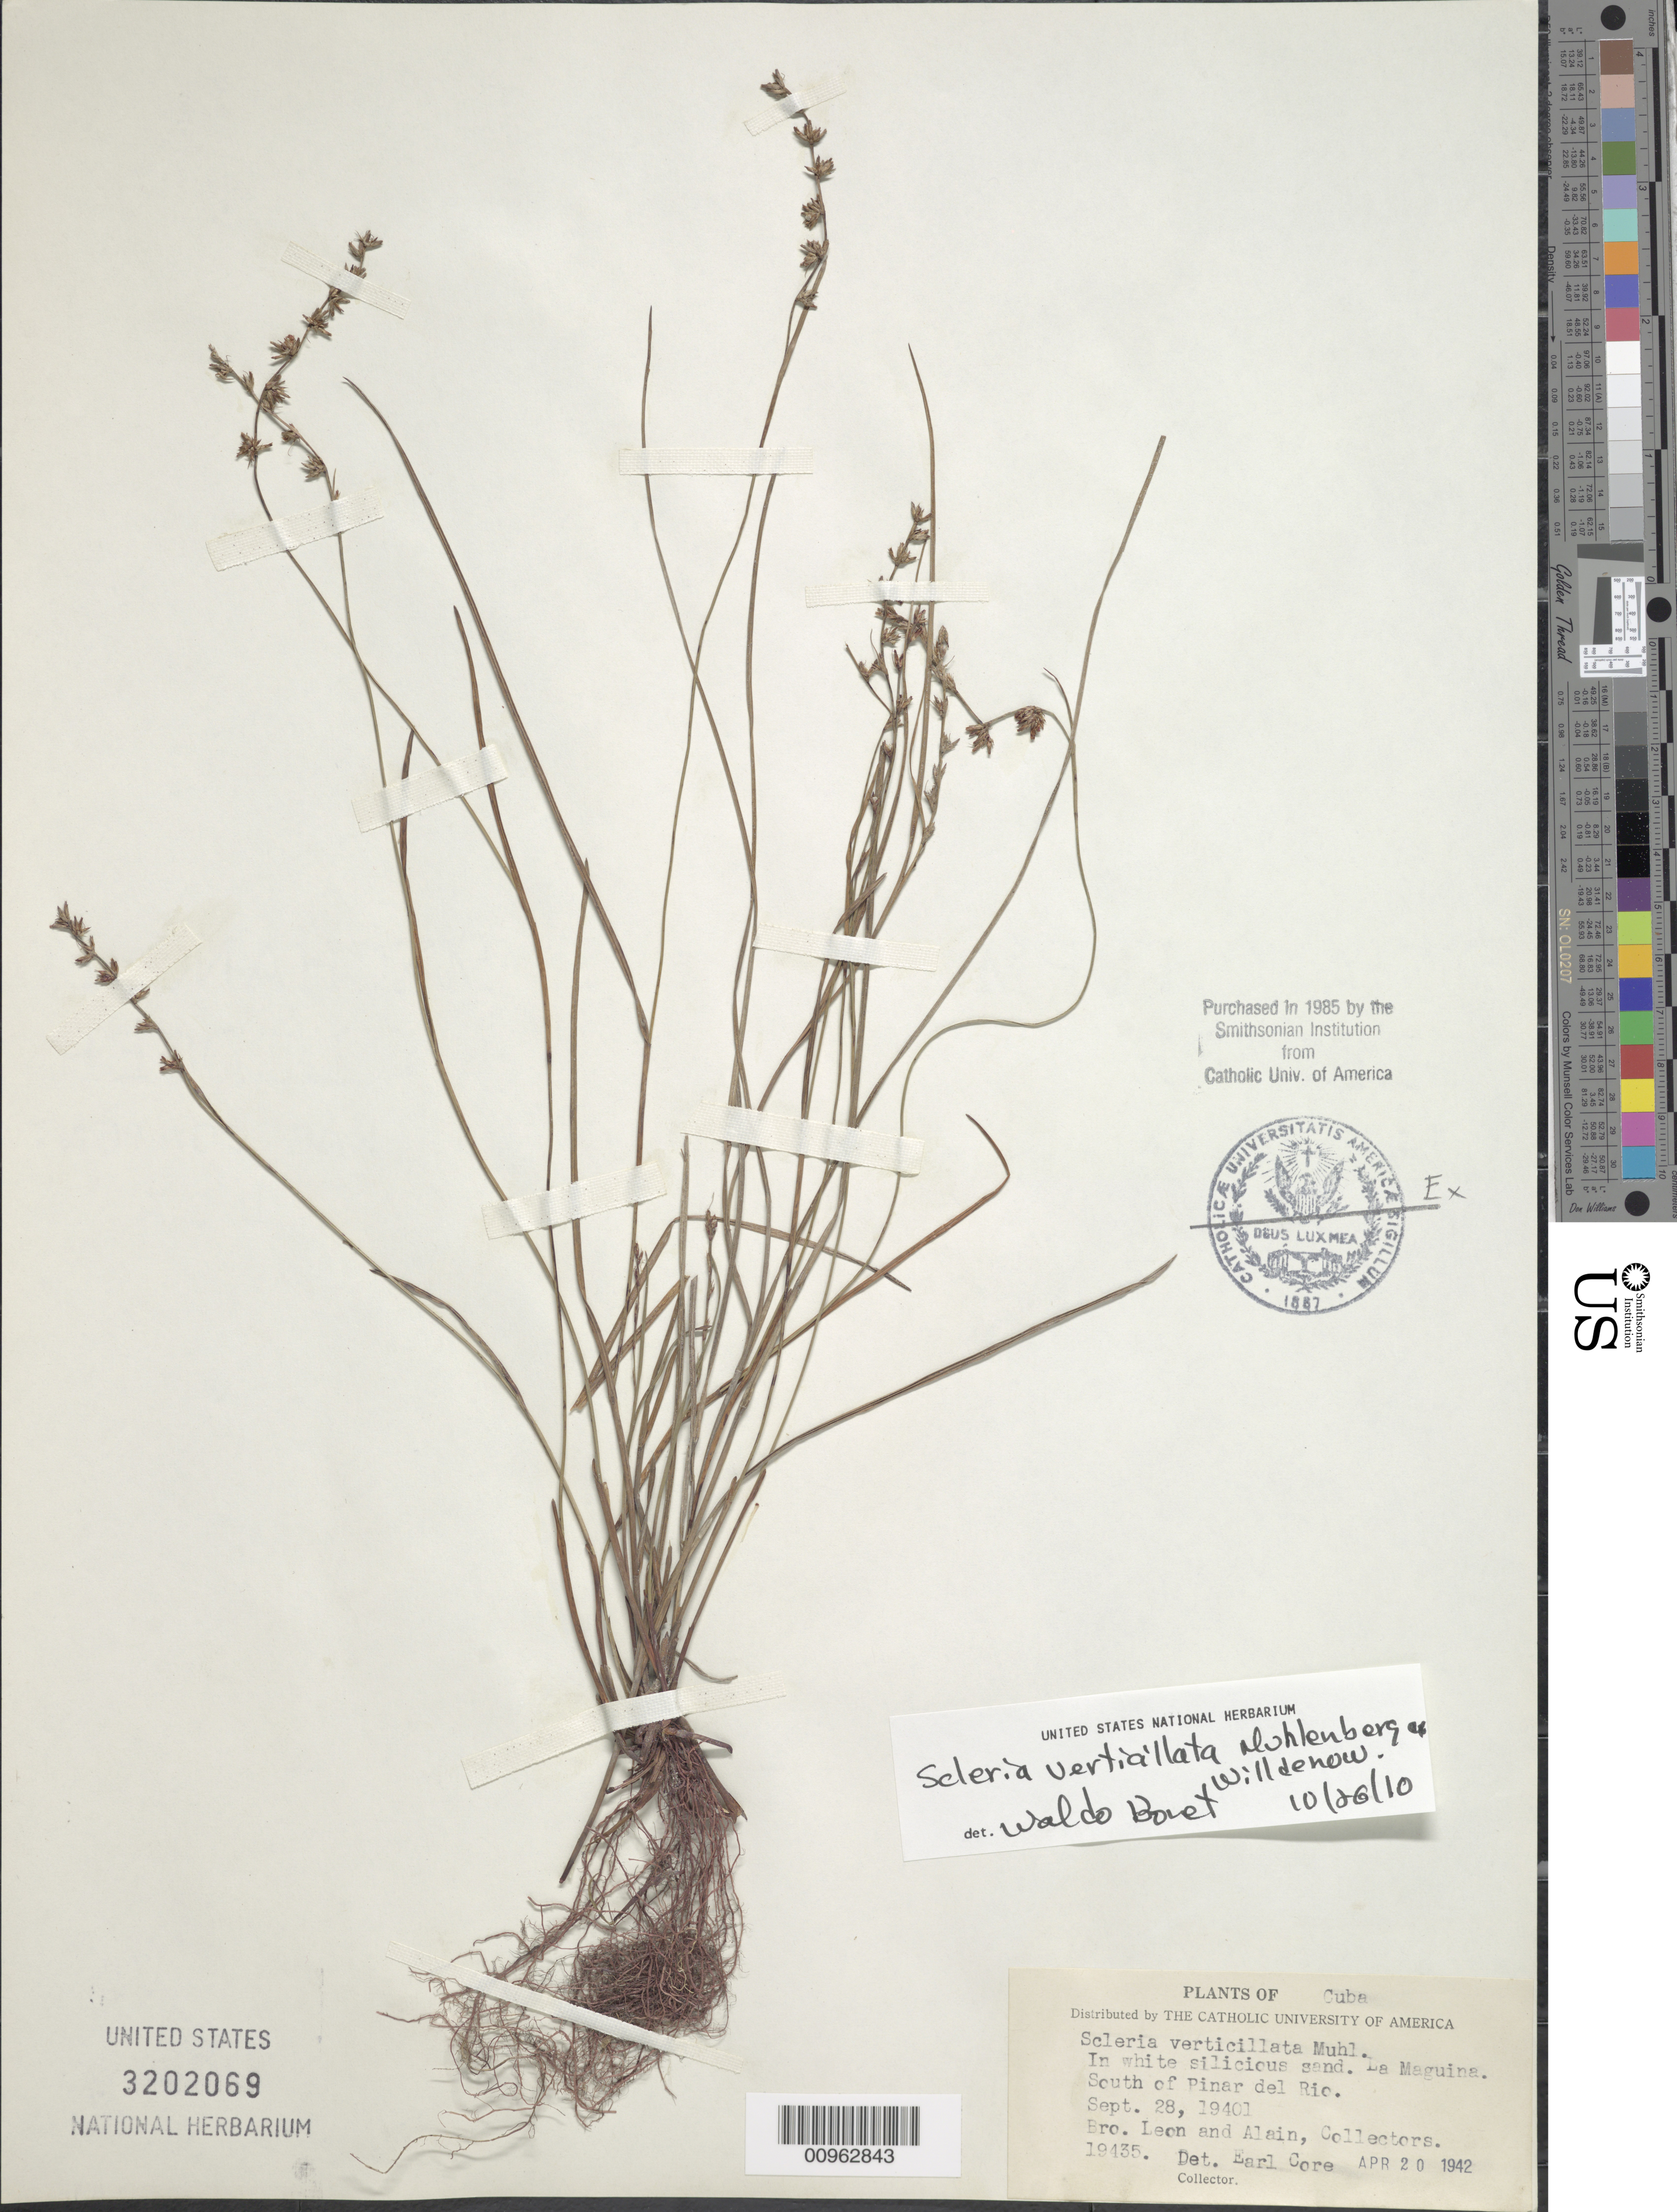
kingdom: Plantae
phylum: Tracheophyta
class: Liliopsida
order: Poales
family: Cyperaceae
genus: Scleria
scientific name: Scleria verticillata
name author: Muhl. ex Willd.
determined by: Core, E. L.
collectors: Bro. León & A. H. Liogier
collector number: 19435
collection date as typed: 28 Sep 1940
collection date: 1940-09-28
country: Cuba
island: Cuba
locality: La Maguina, south of Pinar del Rio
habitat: In white silicious sand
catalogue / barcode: US 3202069